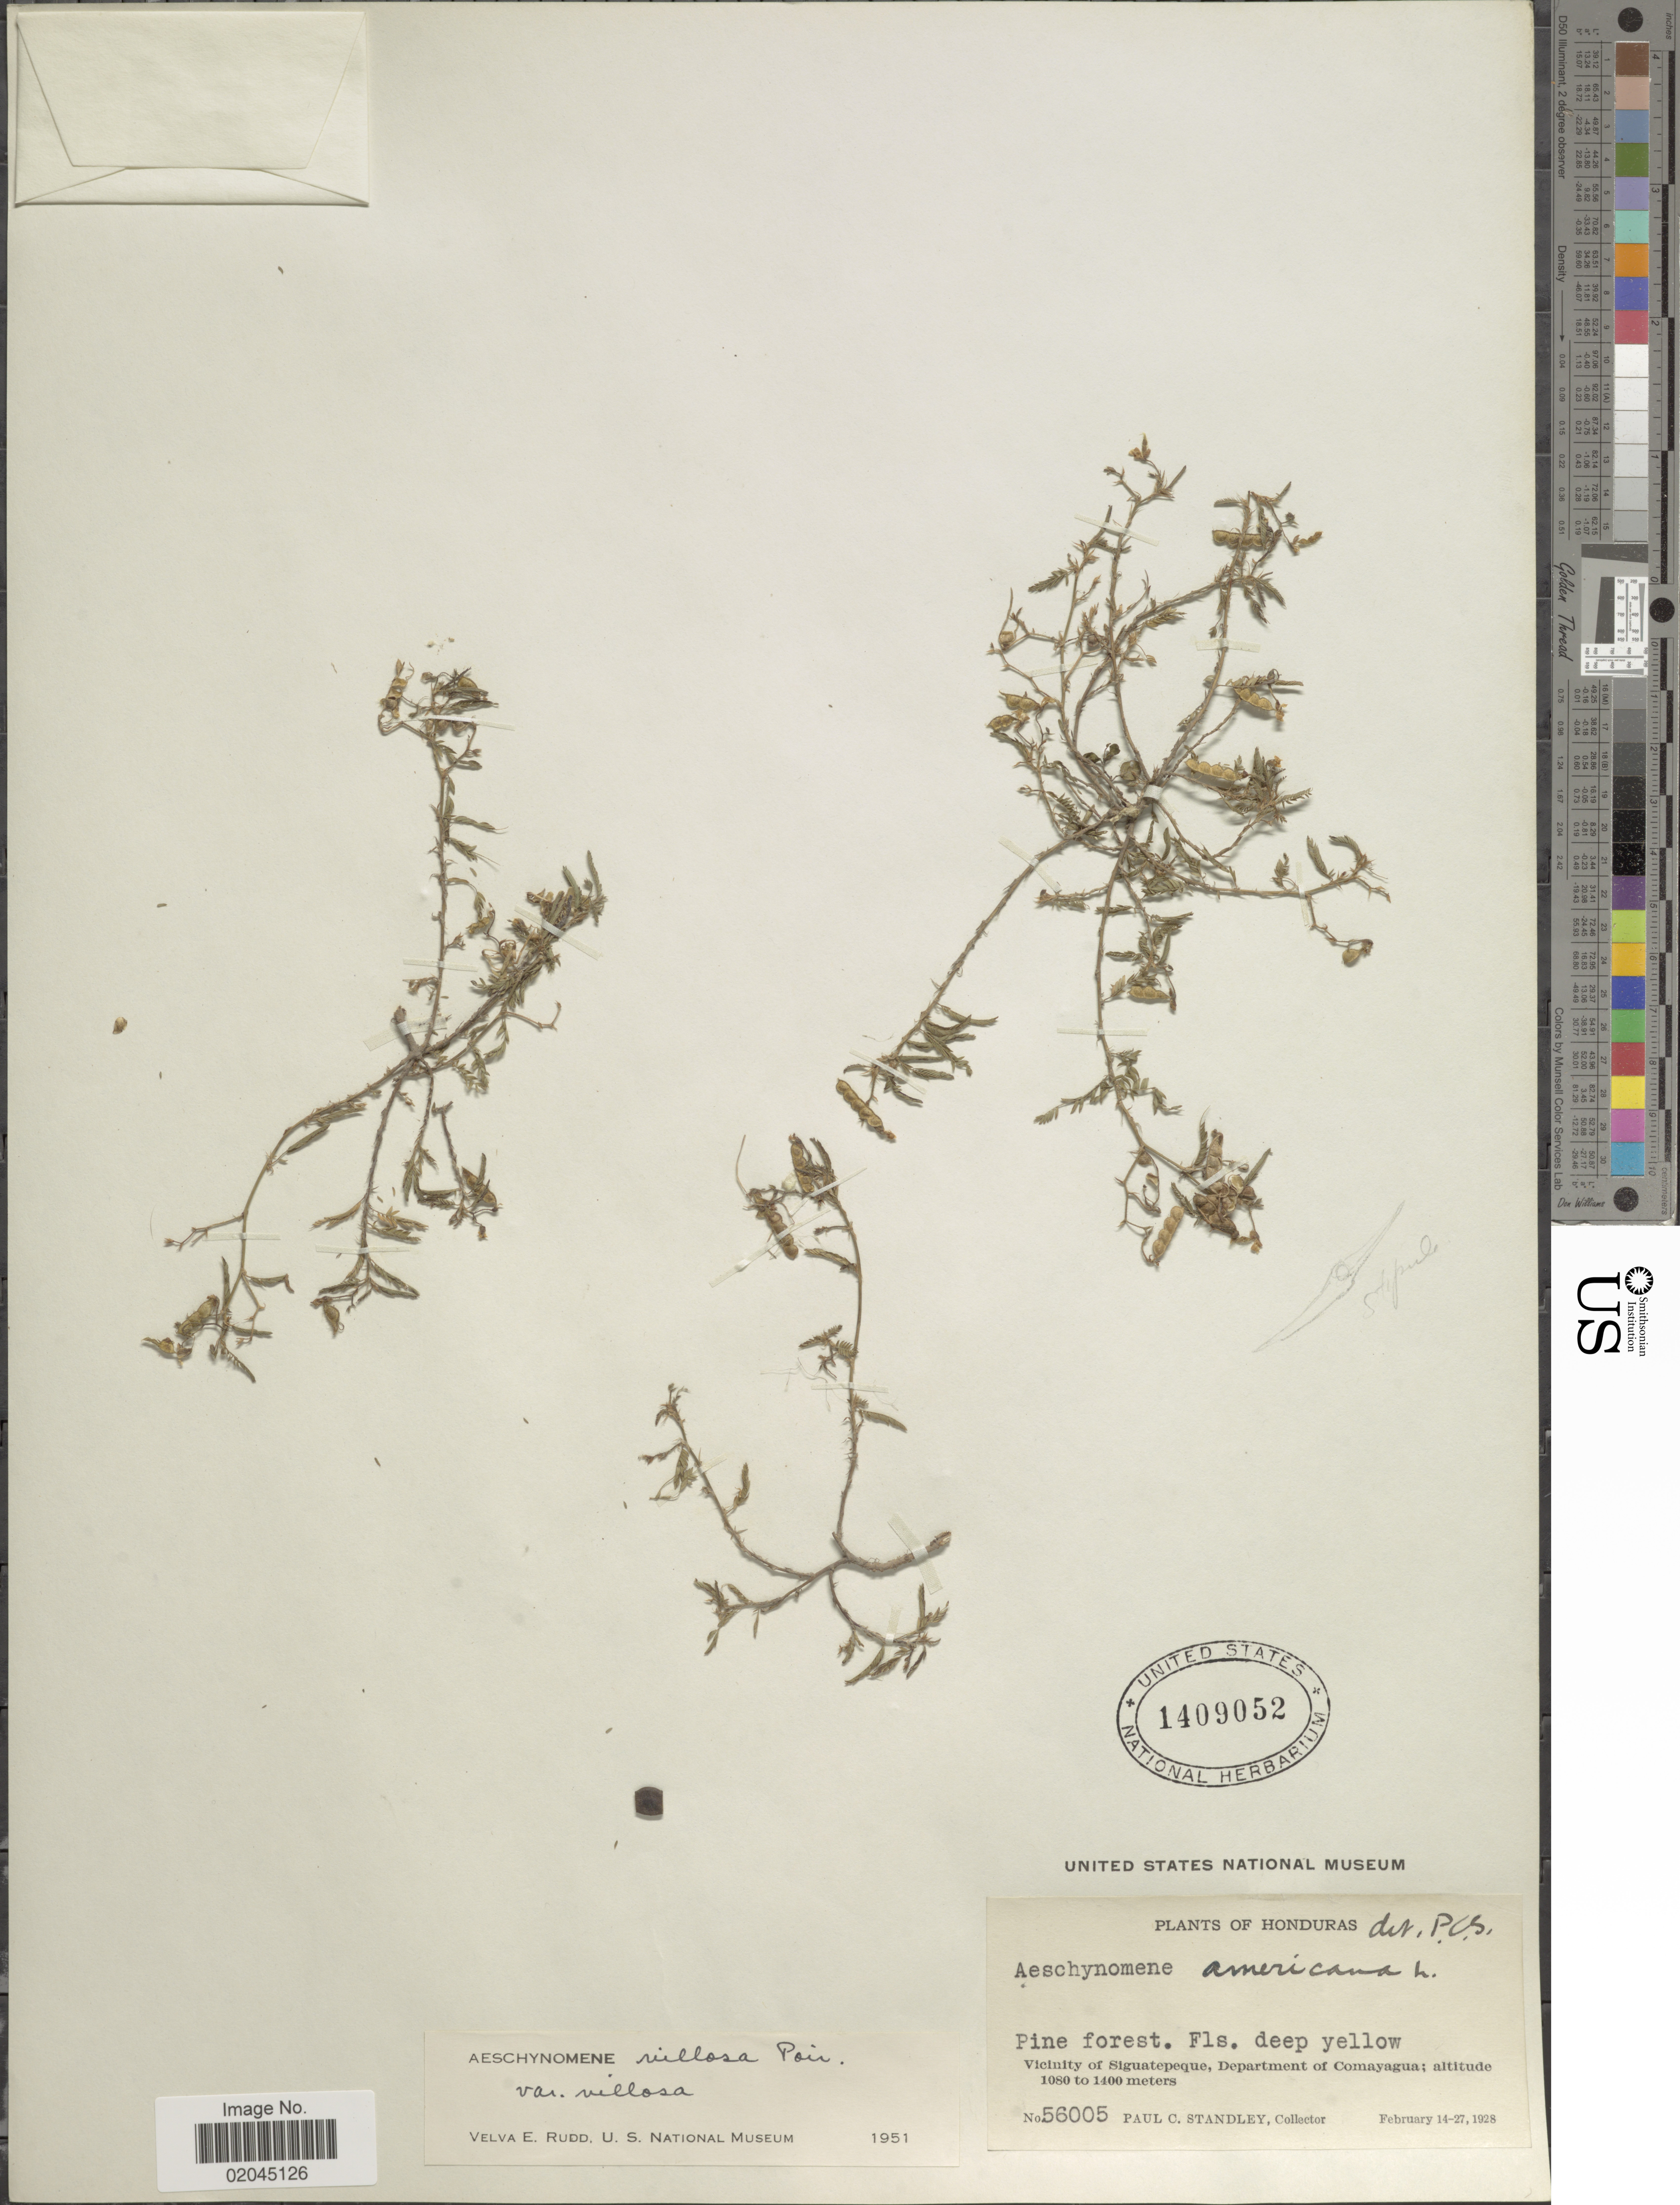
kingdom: Plantae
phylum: Tracheophyta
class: Magnoliopsida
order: Fabales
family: Fabaceae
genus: Aeschynomene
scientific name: Aeschynomene villosa var. villosa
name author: Poir.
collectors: P. C. Standley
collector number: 56005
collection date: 1928-02-14/1928-02-27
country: Honduras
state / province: Comayagua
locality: Vicinity of Siguatepeque, Department of Comayagua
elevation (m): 1080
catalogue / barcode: US 1409052